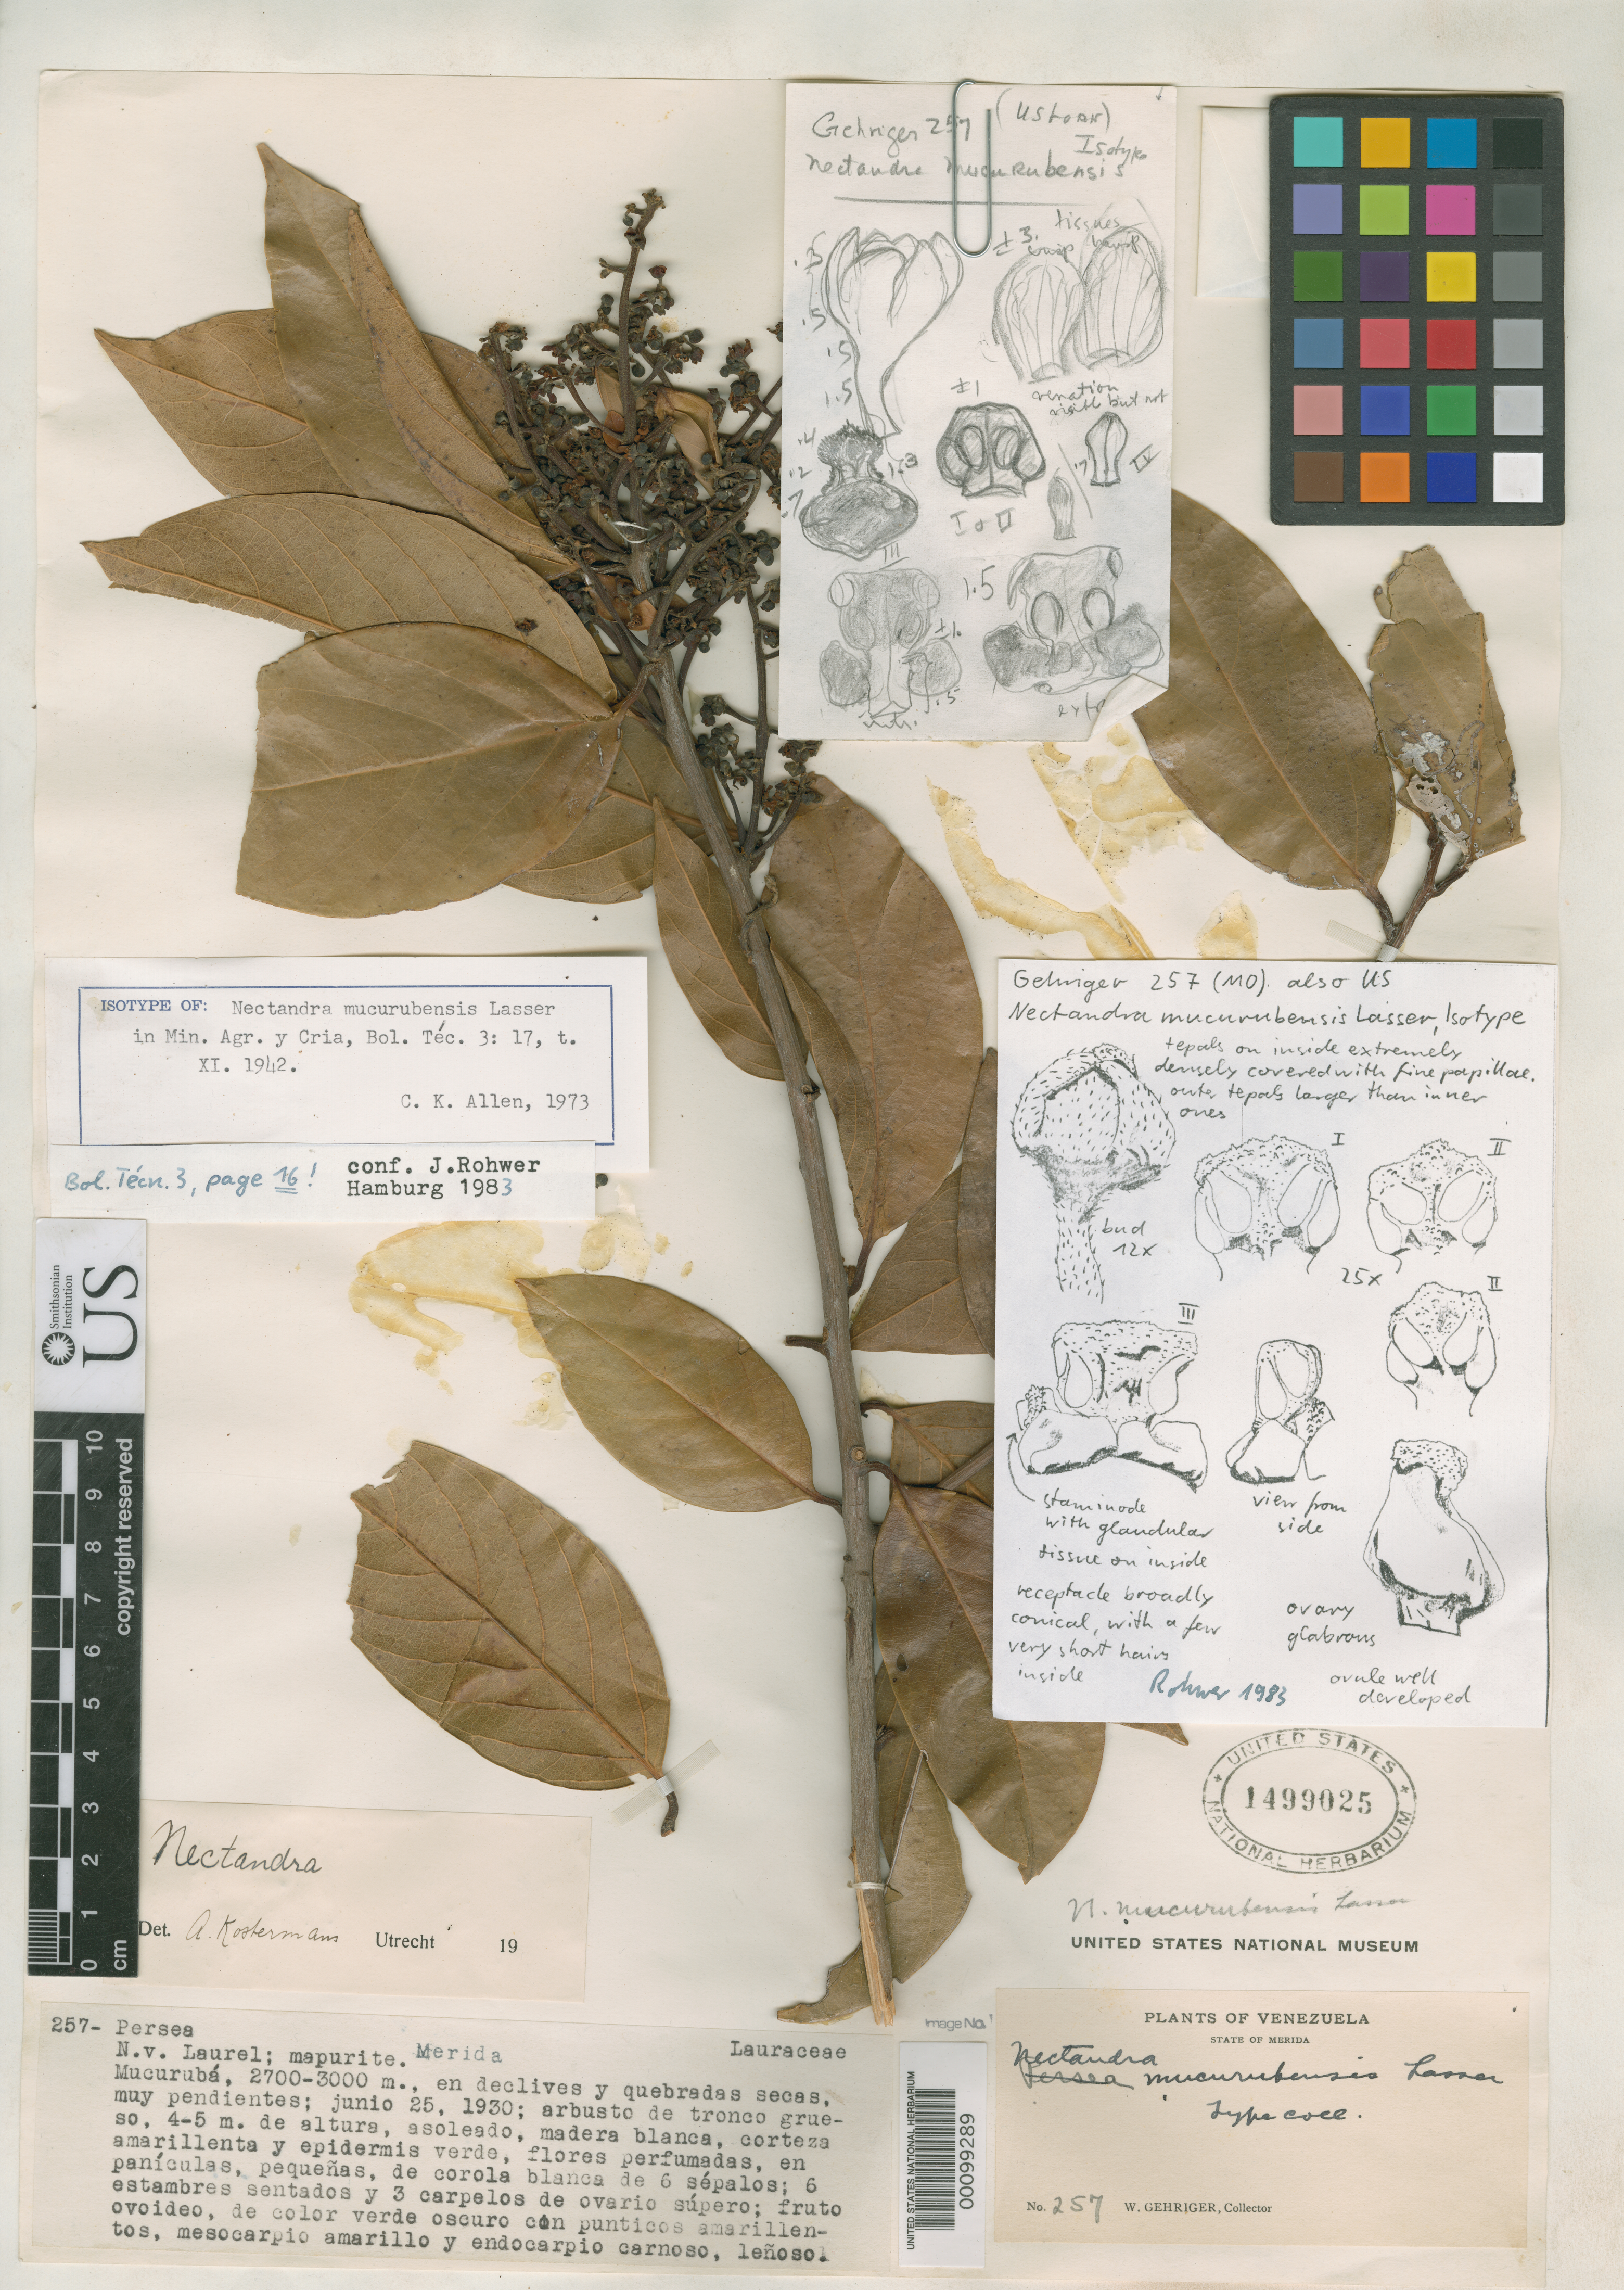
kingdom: Plantae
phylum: Tracheophyta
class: Magnoliopsida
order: Laurales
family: Lauraceae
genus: Nectandra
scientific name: Nectandra mucurubensis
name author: Lasser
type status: Isotype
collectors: W. Gehriger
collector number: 257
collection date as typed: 25 Jun 1930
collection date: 1930-06-25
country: Venezuela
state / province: Mérida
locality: Mucuruba.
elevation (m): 2700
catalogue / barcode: US 1499025